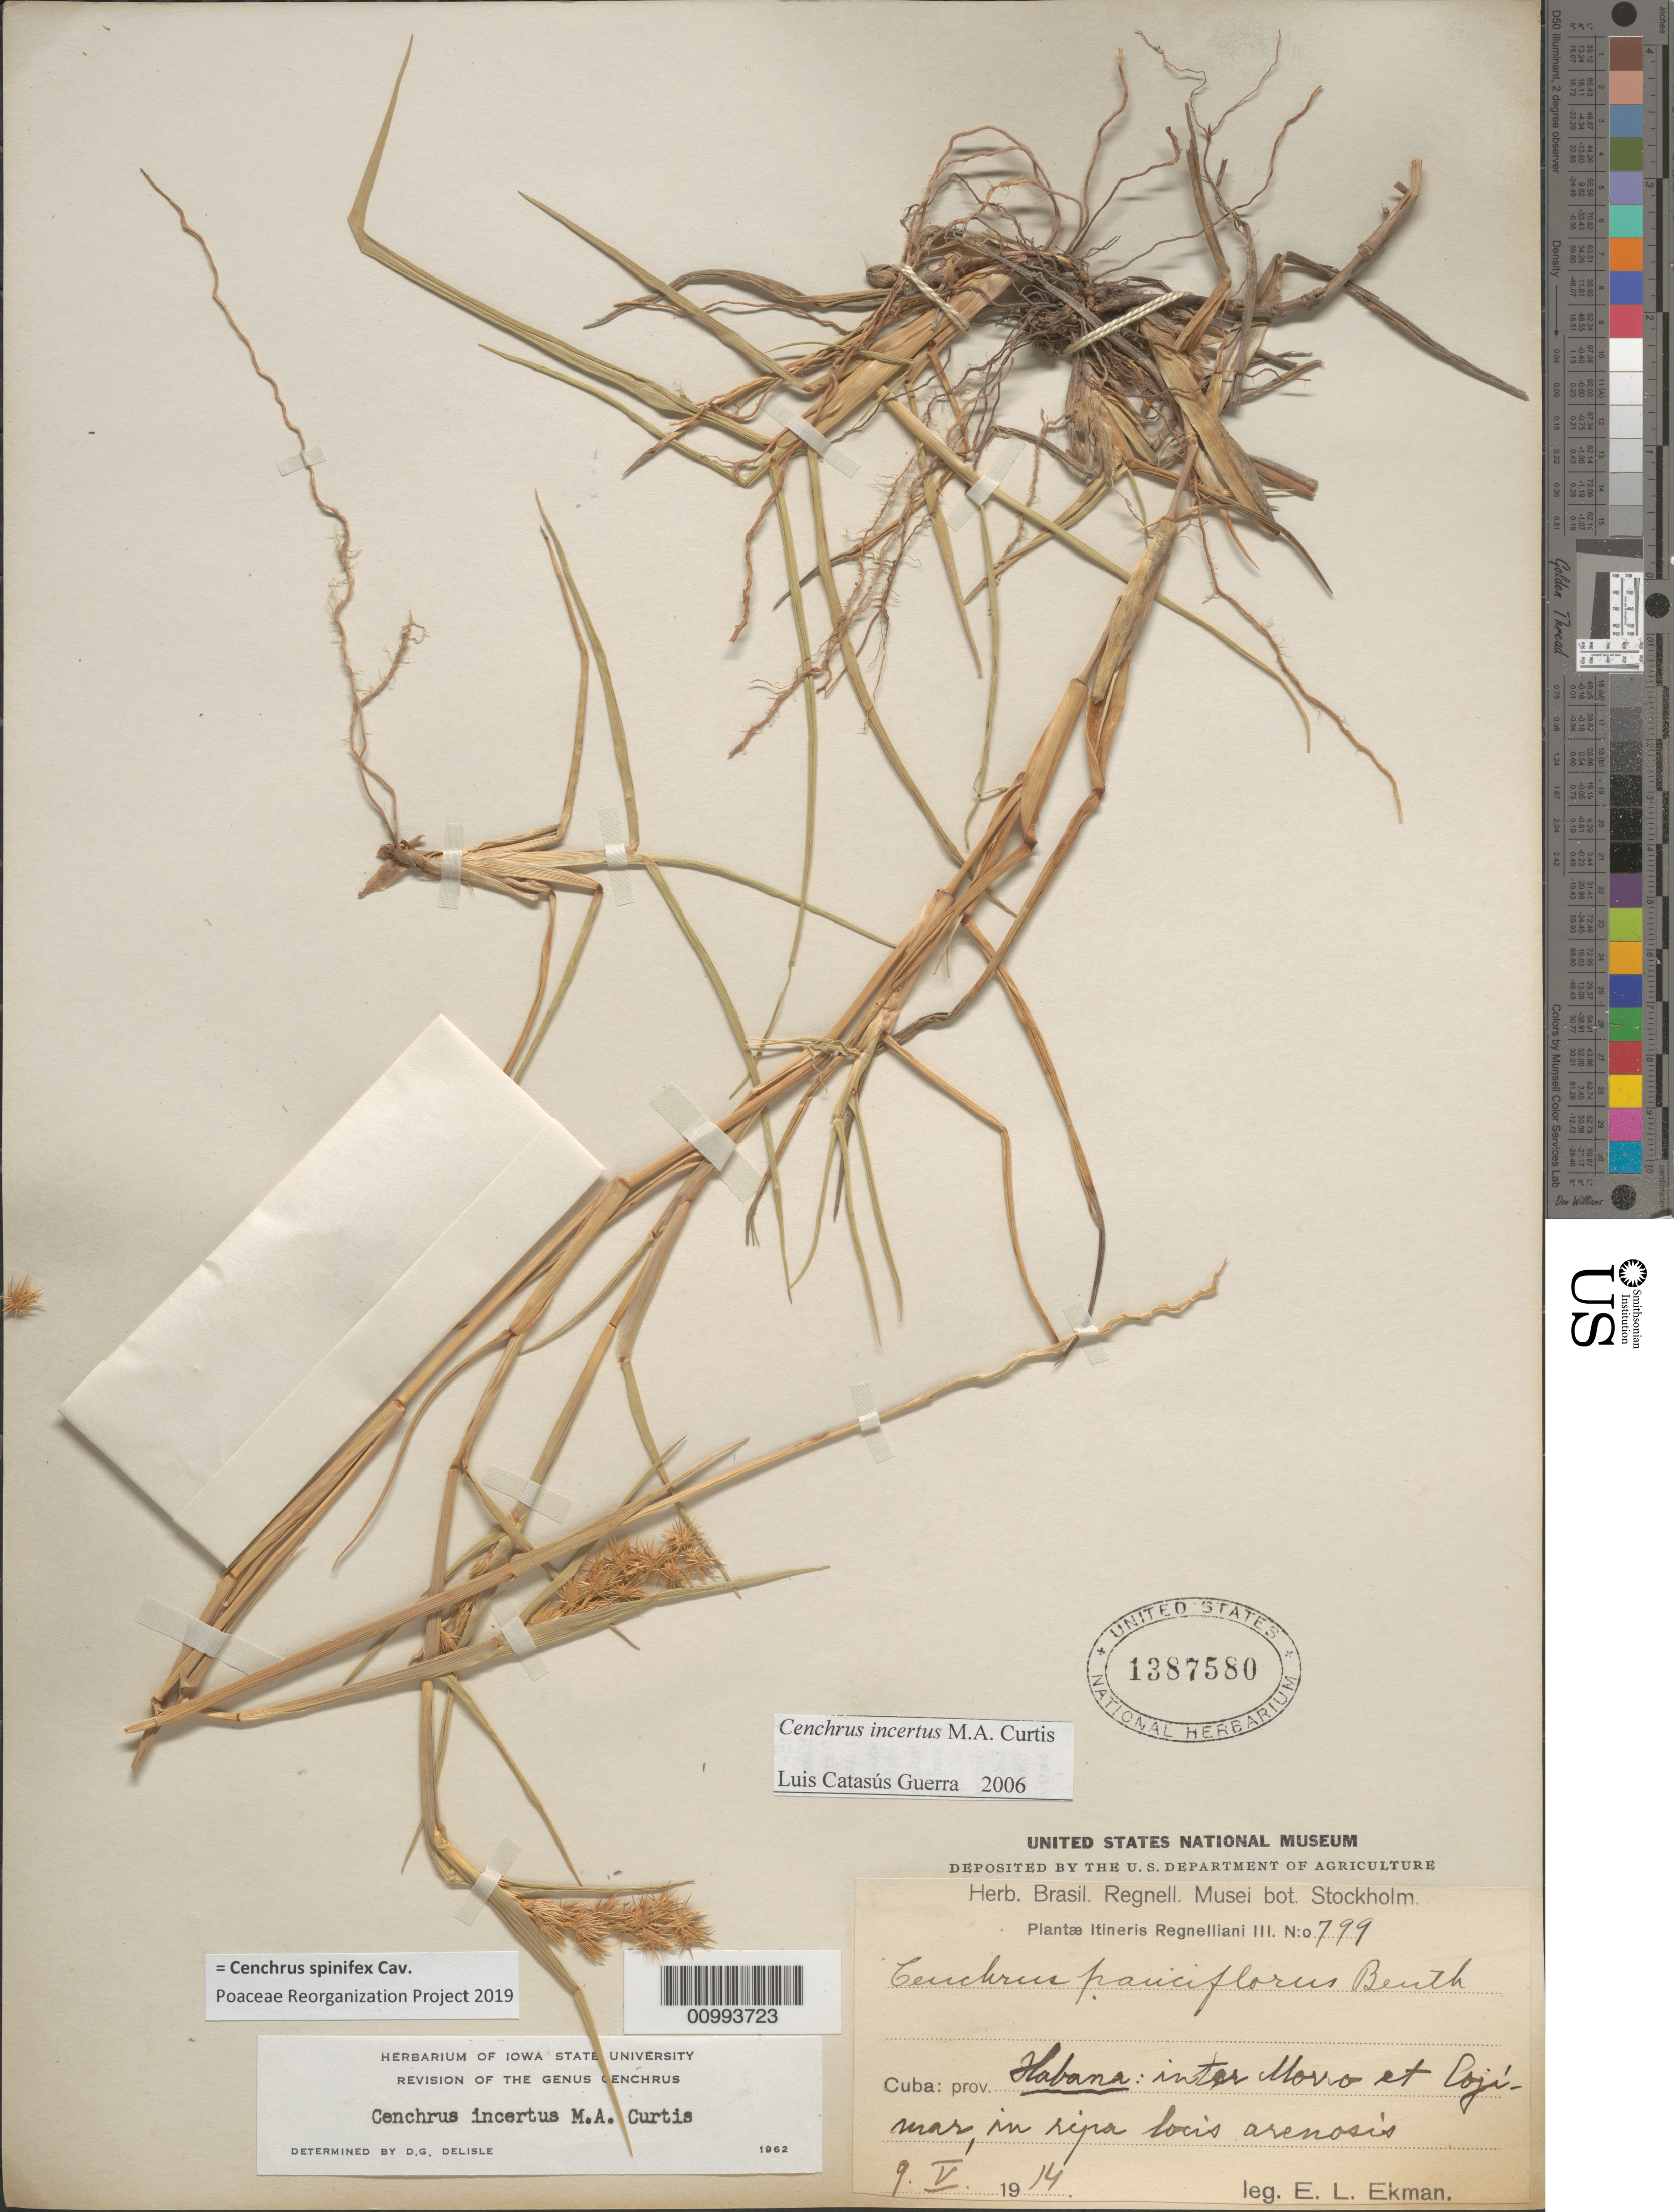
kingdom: Plantae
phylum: Tracheophyta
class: Liliopsida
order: Poales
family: Poaceae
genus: Cenchrus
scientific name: Cenchrus spinifex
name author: Cav.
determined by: Poaceae Reorganization Project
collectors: E. L. Ekman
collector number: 799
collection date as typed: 09 May 1914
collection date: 1914-05-09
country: Cuba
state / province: La Habana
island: Cuba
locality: La Habana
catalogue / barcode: US 1387580